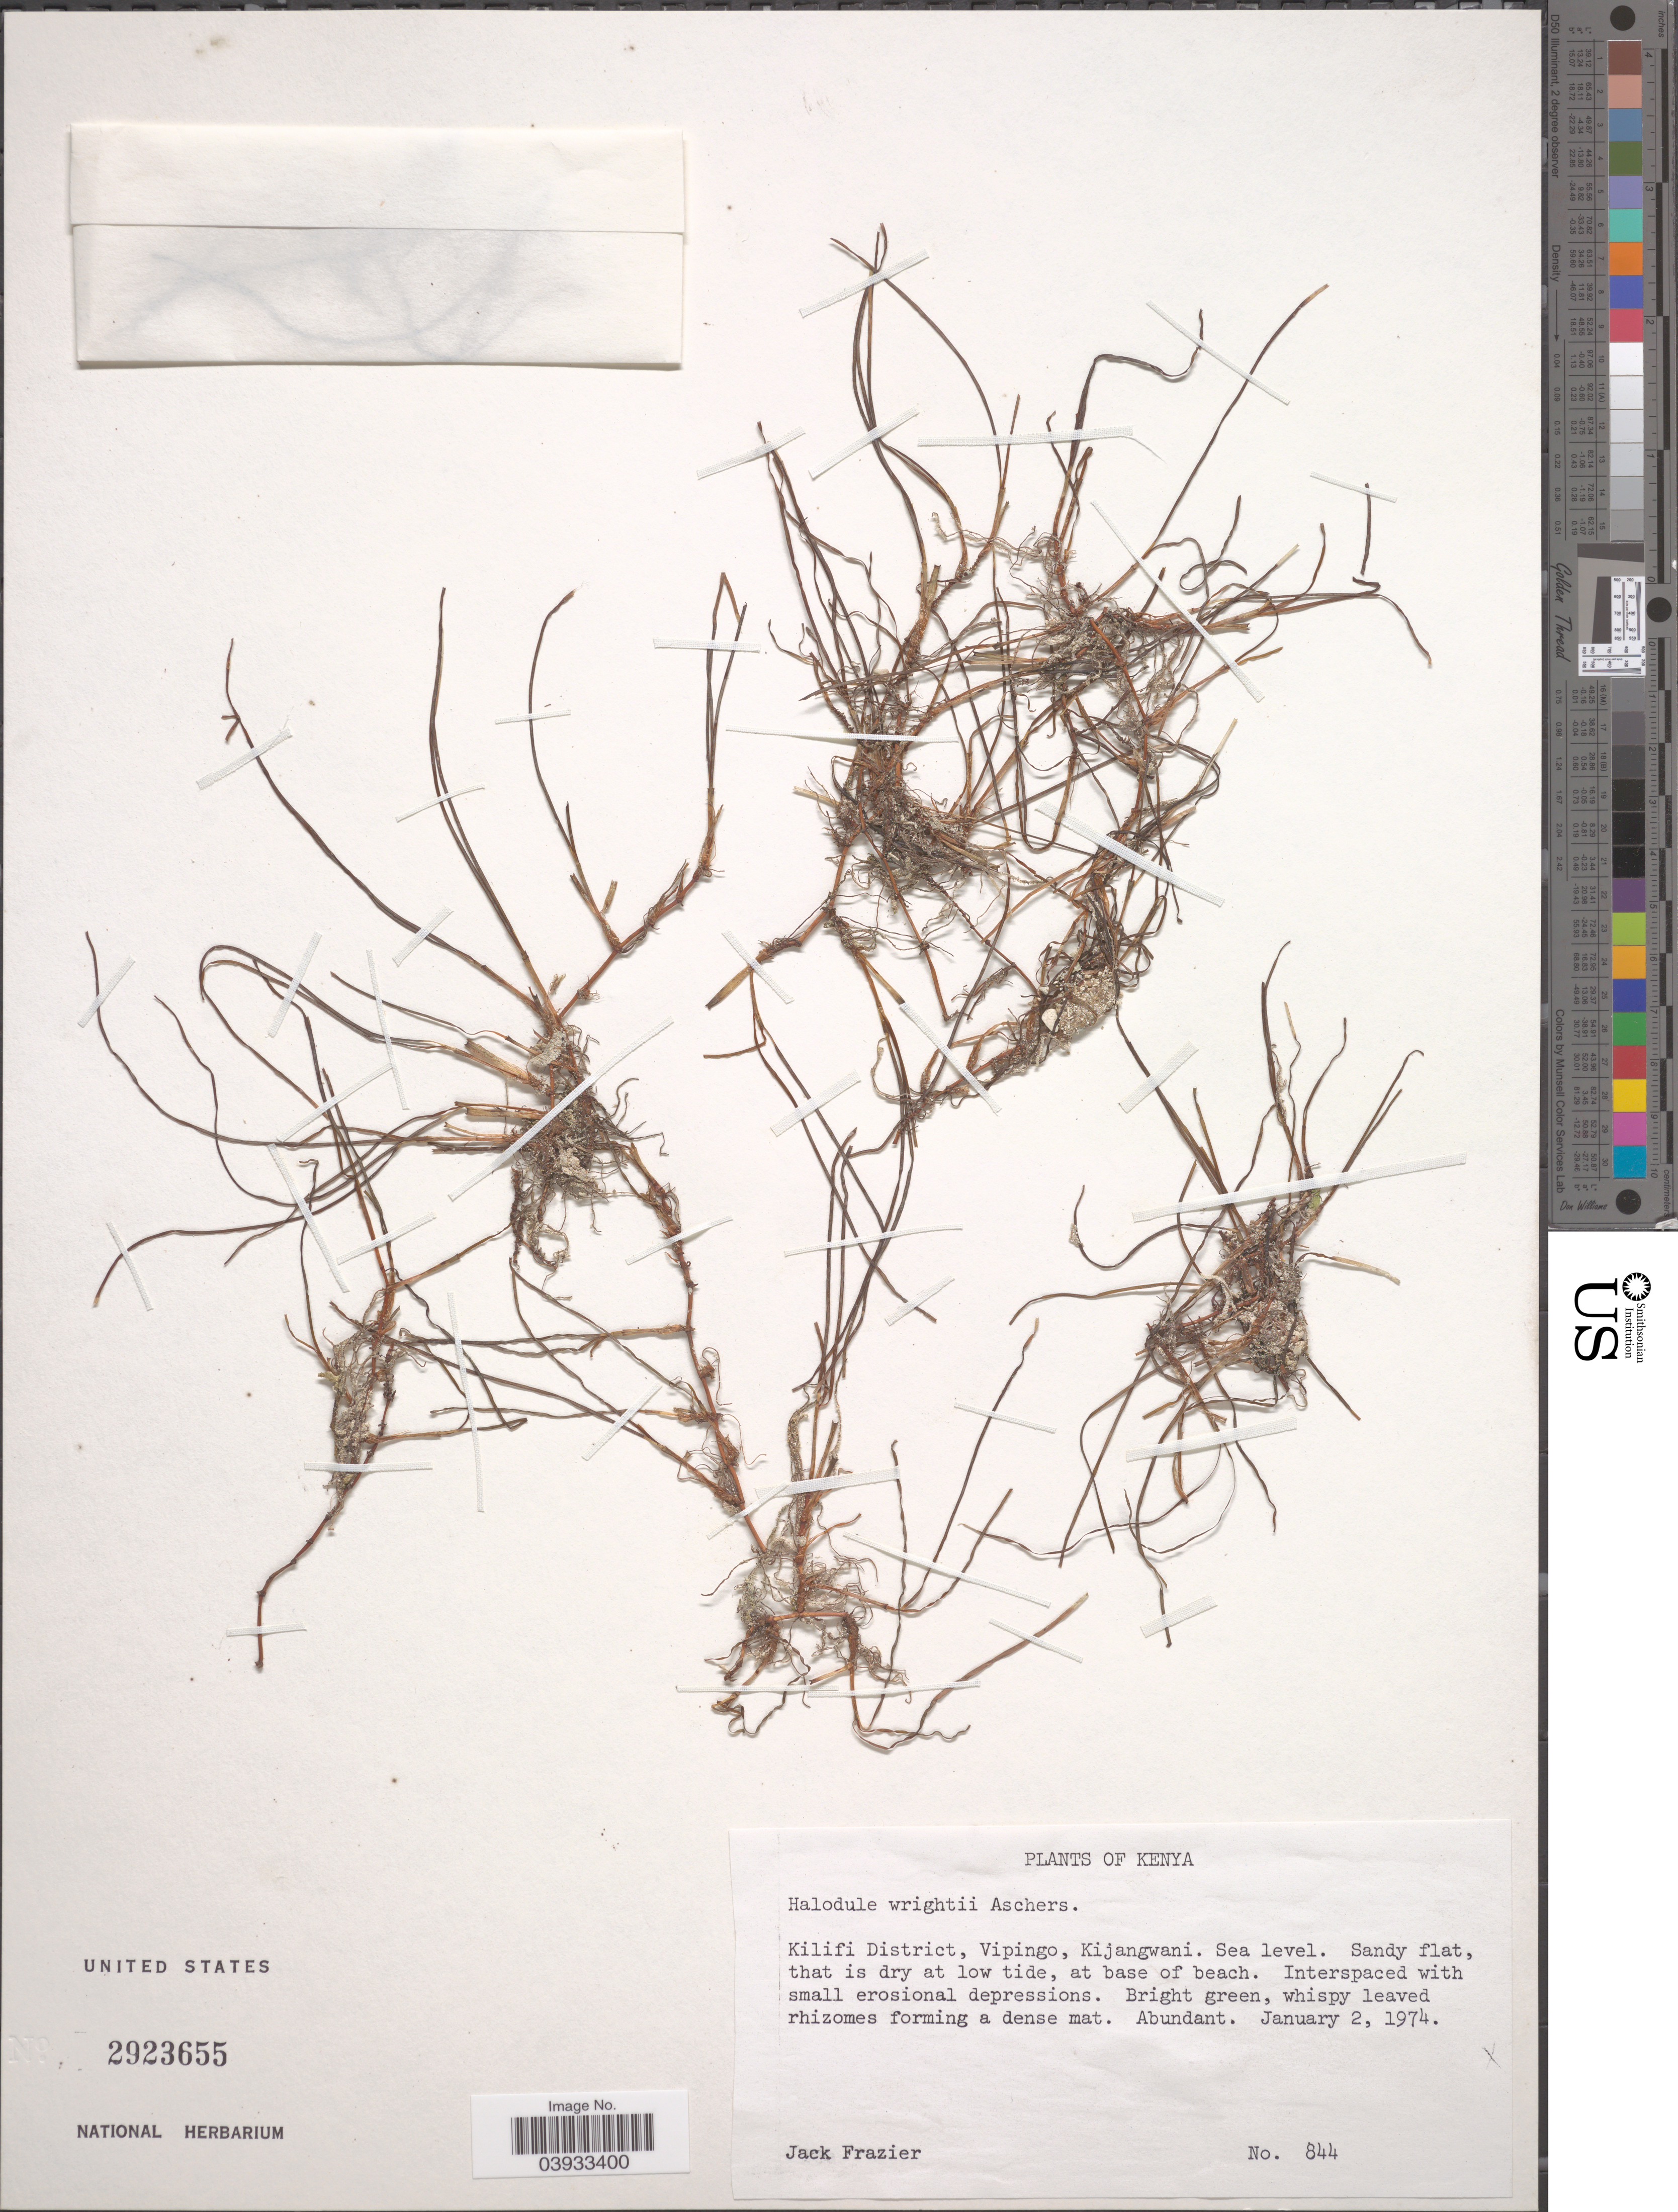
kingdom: Plantae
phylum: Tracheophyta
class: Liliopsida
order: Alismatales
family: Cymodoceaceae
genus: Halodule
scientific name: Halodule wrightii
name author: Asch.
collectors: J. Frazier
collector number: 844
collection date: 1974-01-02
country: Kenya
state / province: Kilifi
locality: Kilifi District, Vipingo, Kijangwani.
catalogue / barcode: US 2923655